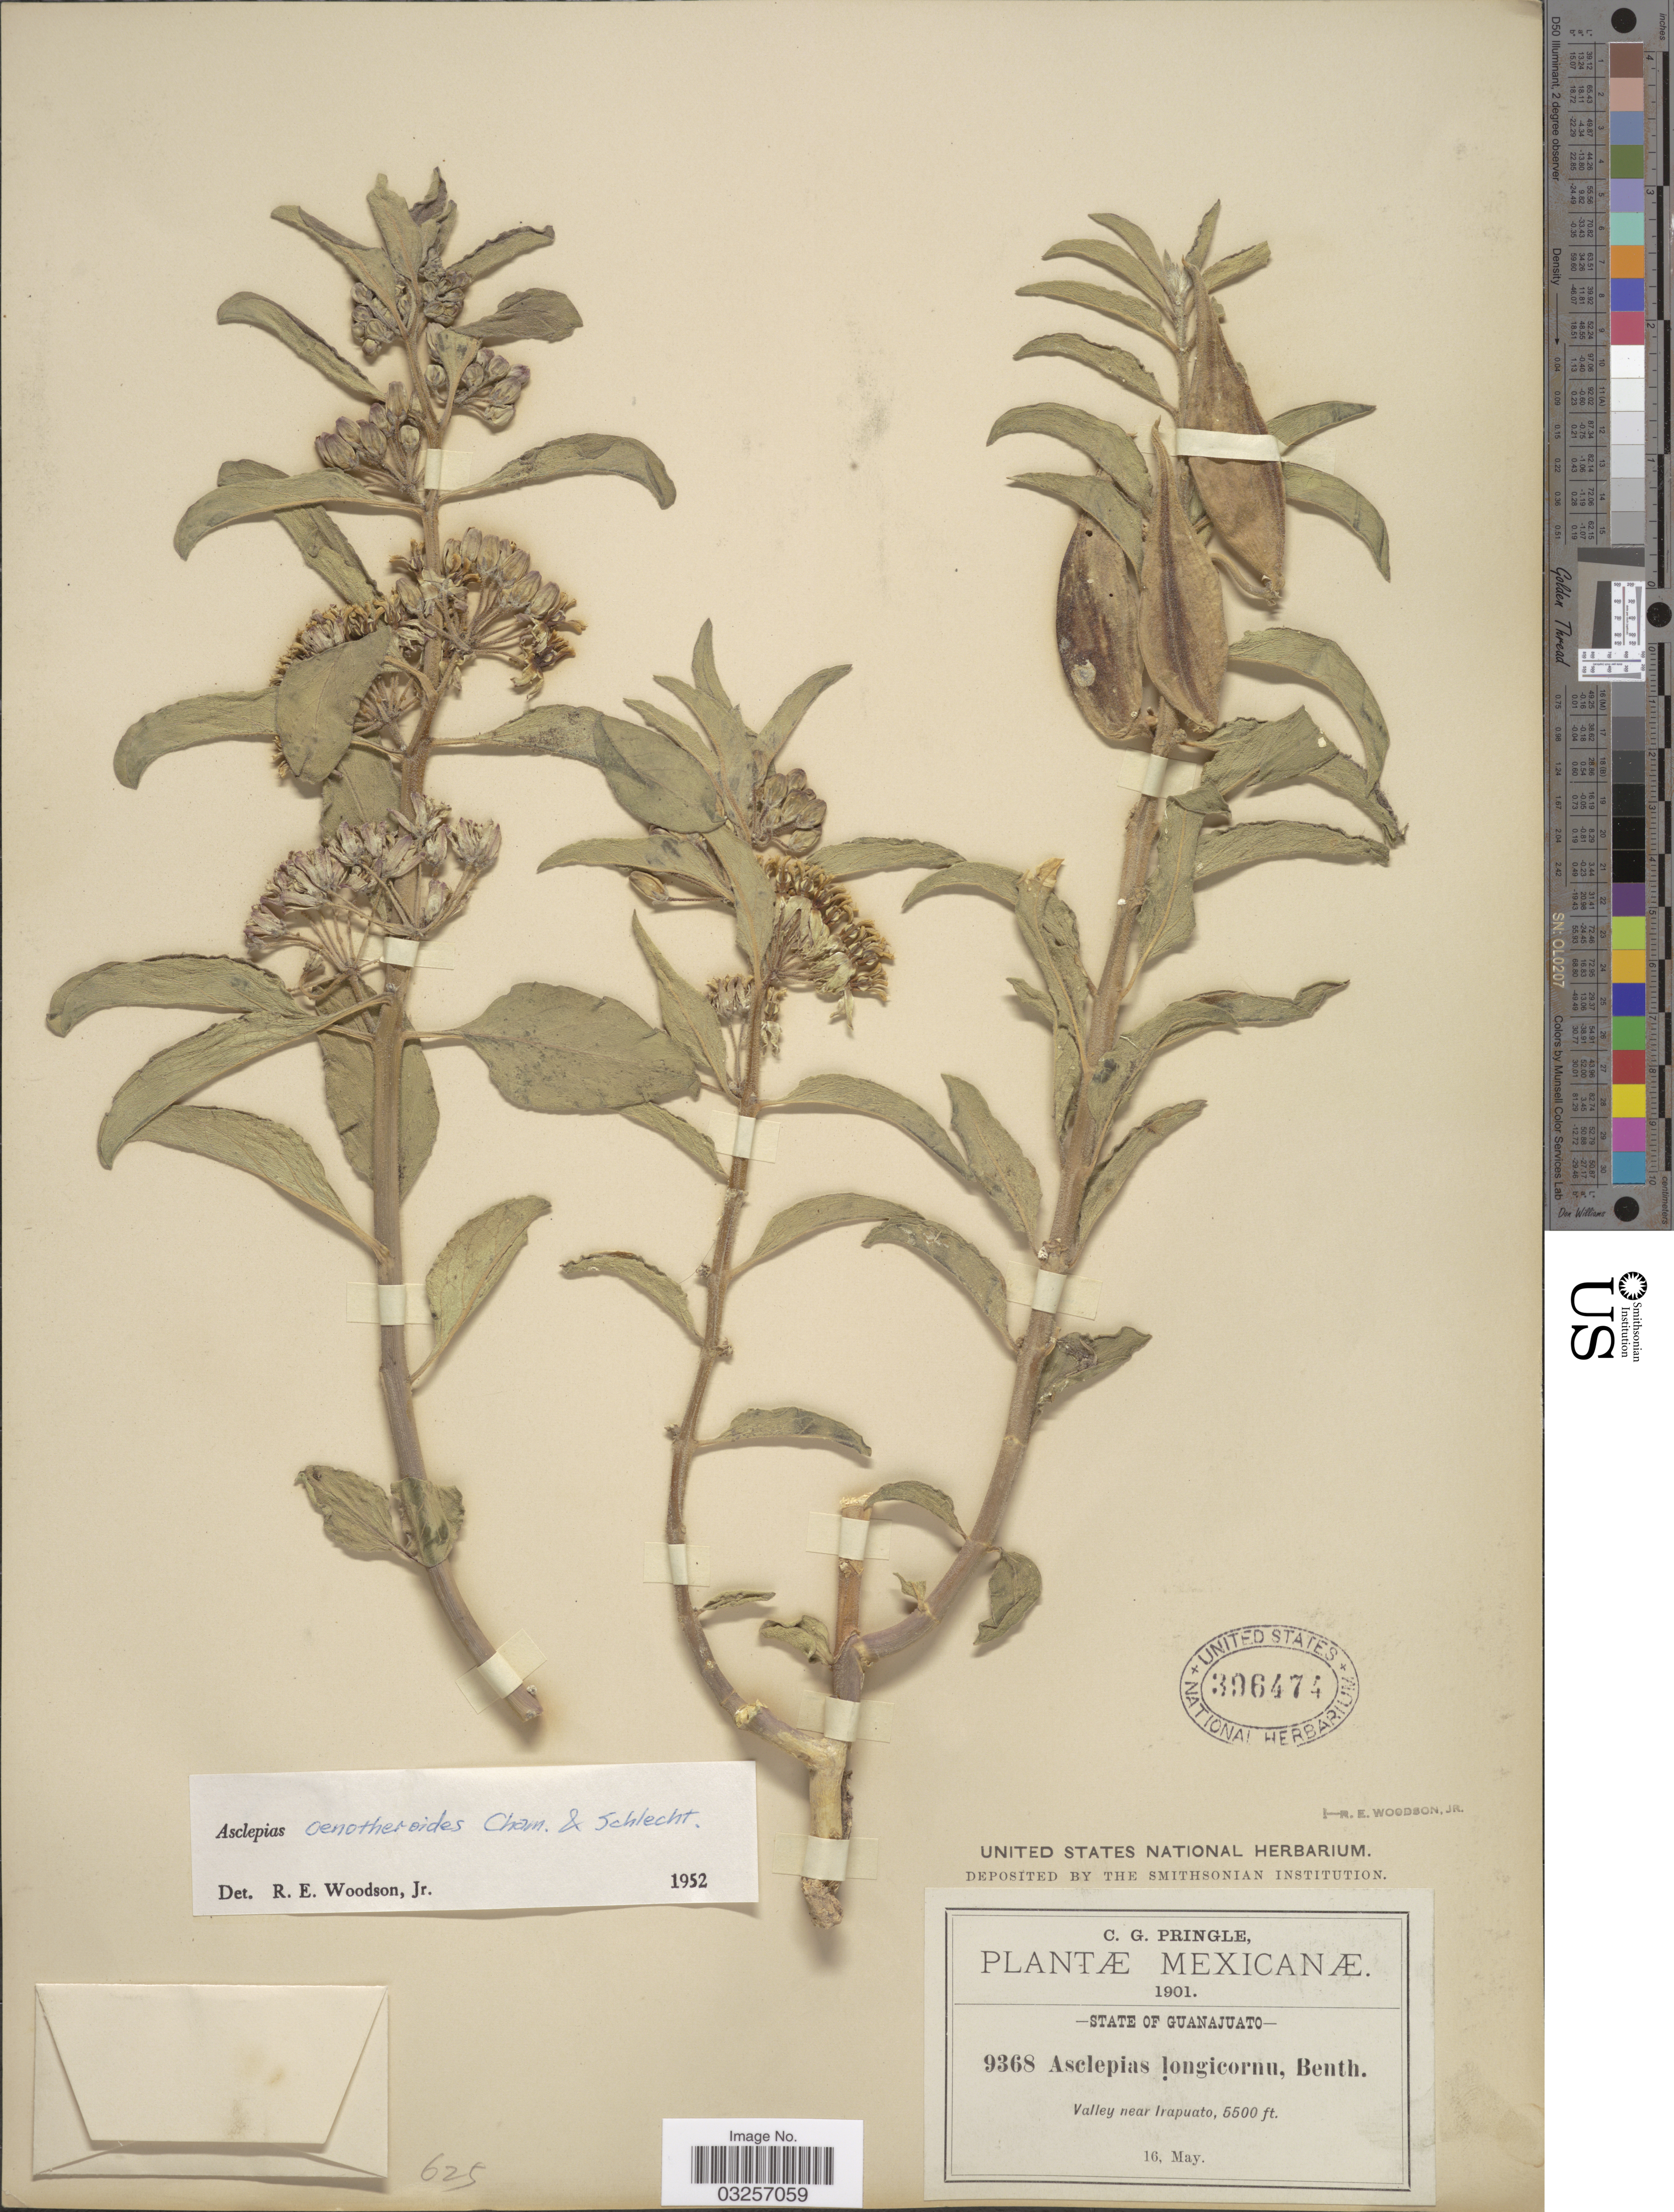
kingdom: Plantae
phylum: Tracheophyta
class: Magnoliopsida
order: Gentianales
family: Apocynaceae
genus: Asclepias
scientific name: Asclepias oenotheroides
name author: Schltdl. & Cham.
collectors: C. G. Pringle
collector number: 9368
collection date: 1901-05-16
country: Mexico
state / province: Guanajuato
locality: Valley near Irapuato.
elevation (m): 1676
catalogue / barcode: US 396474